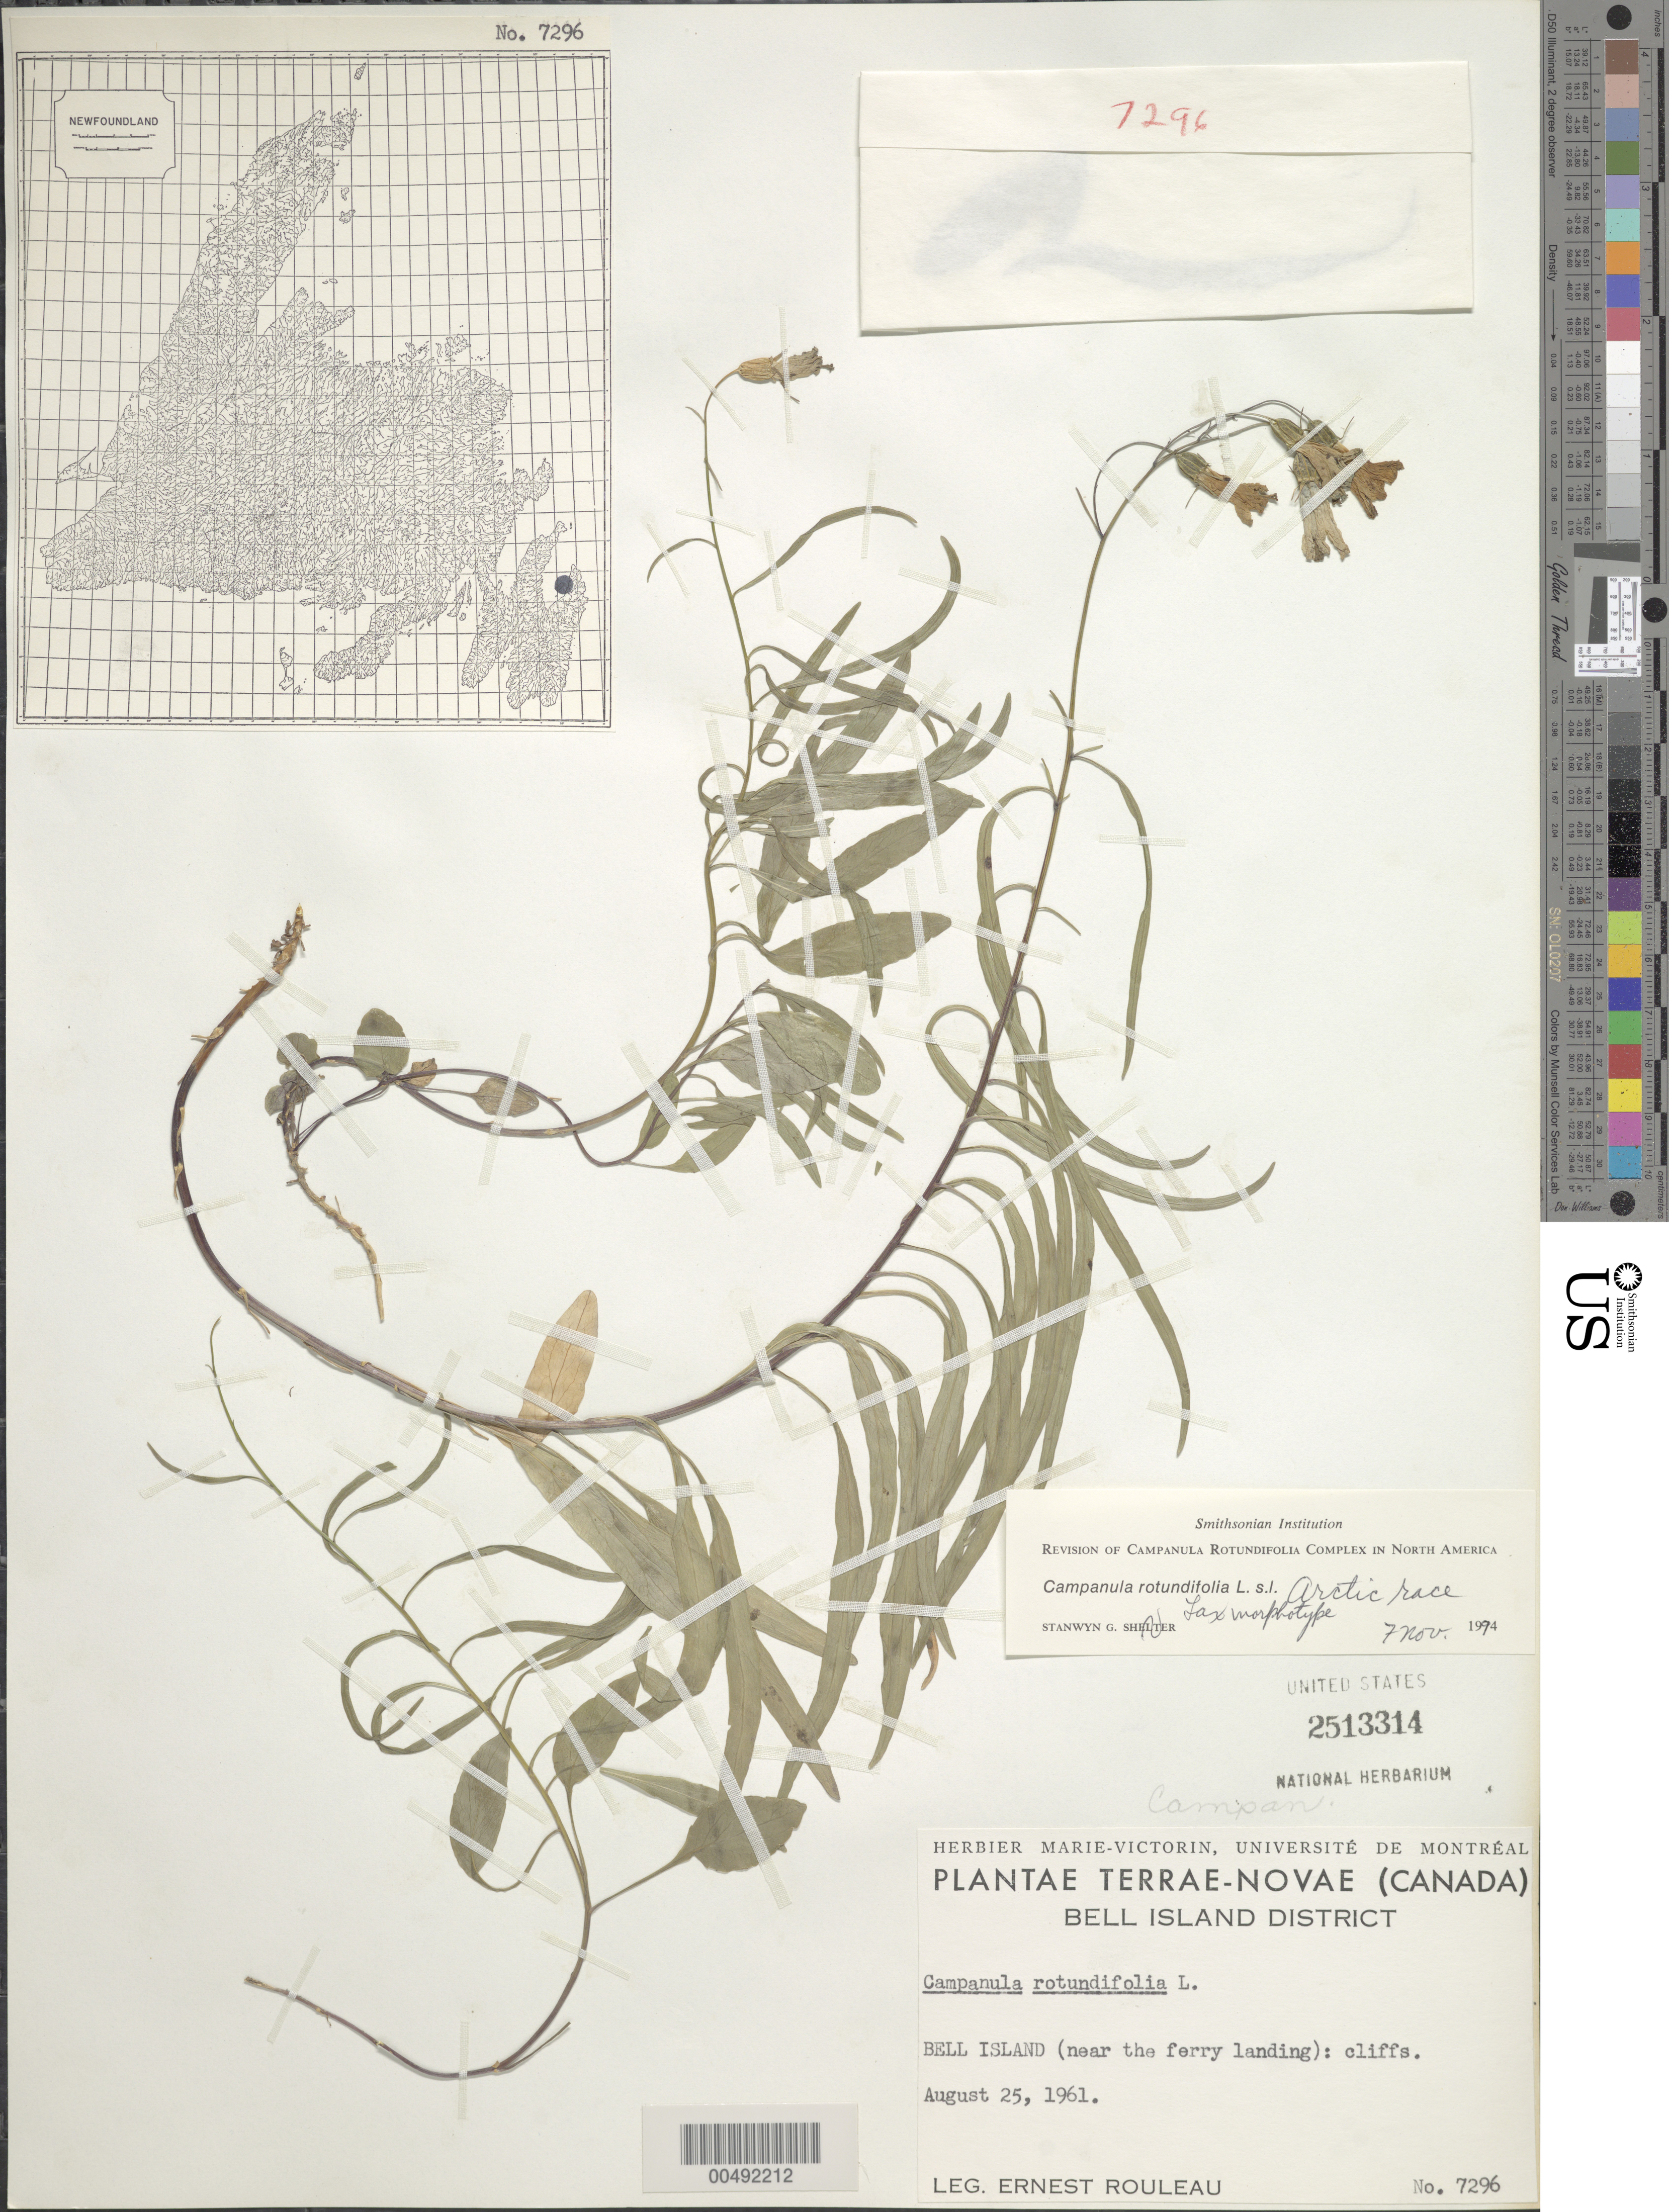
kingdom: Plantae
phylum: Tracheophyta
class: Magnoliopsida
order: Asterales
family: Campanulaceae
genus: Campanula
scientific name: Campanula rotundifolia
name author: L.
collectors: E. Rouleau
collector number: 7296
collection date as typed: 25 Aug 1961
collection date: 1961-08-25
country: Canada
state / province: Newfoundland and Labrador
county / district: Harbour Main-Bell Island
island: Bell Island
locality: Bell Island District, Bell Island (near the ferry landing)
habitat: cliffs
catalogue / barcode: US 2513314